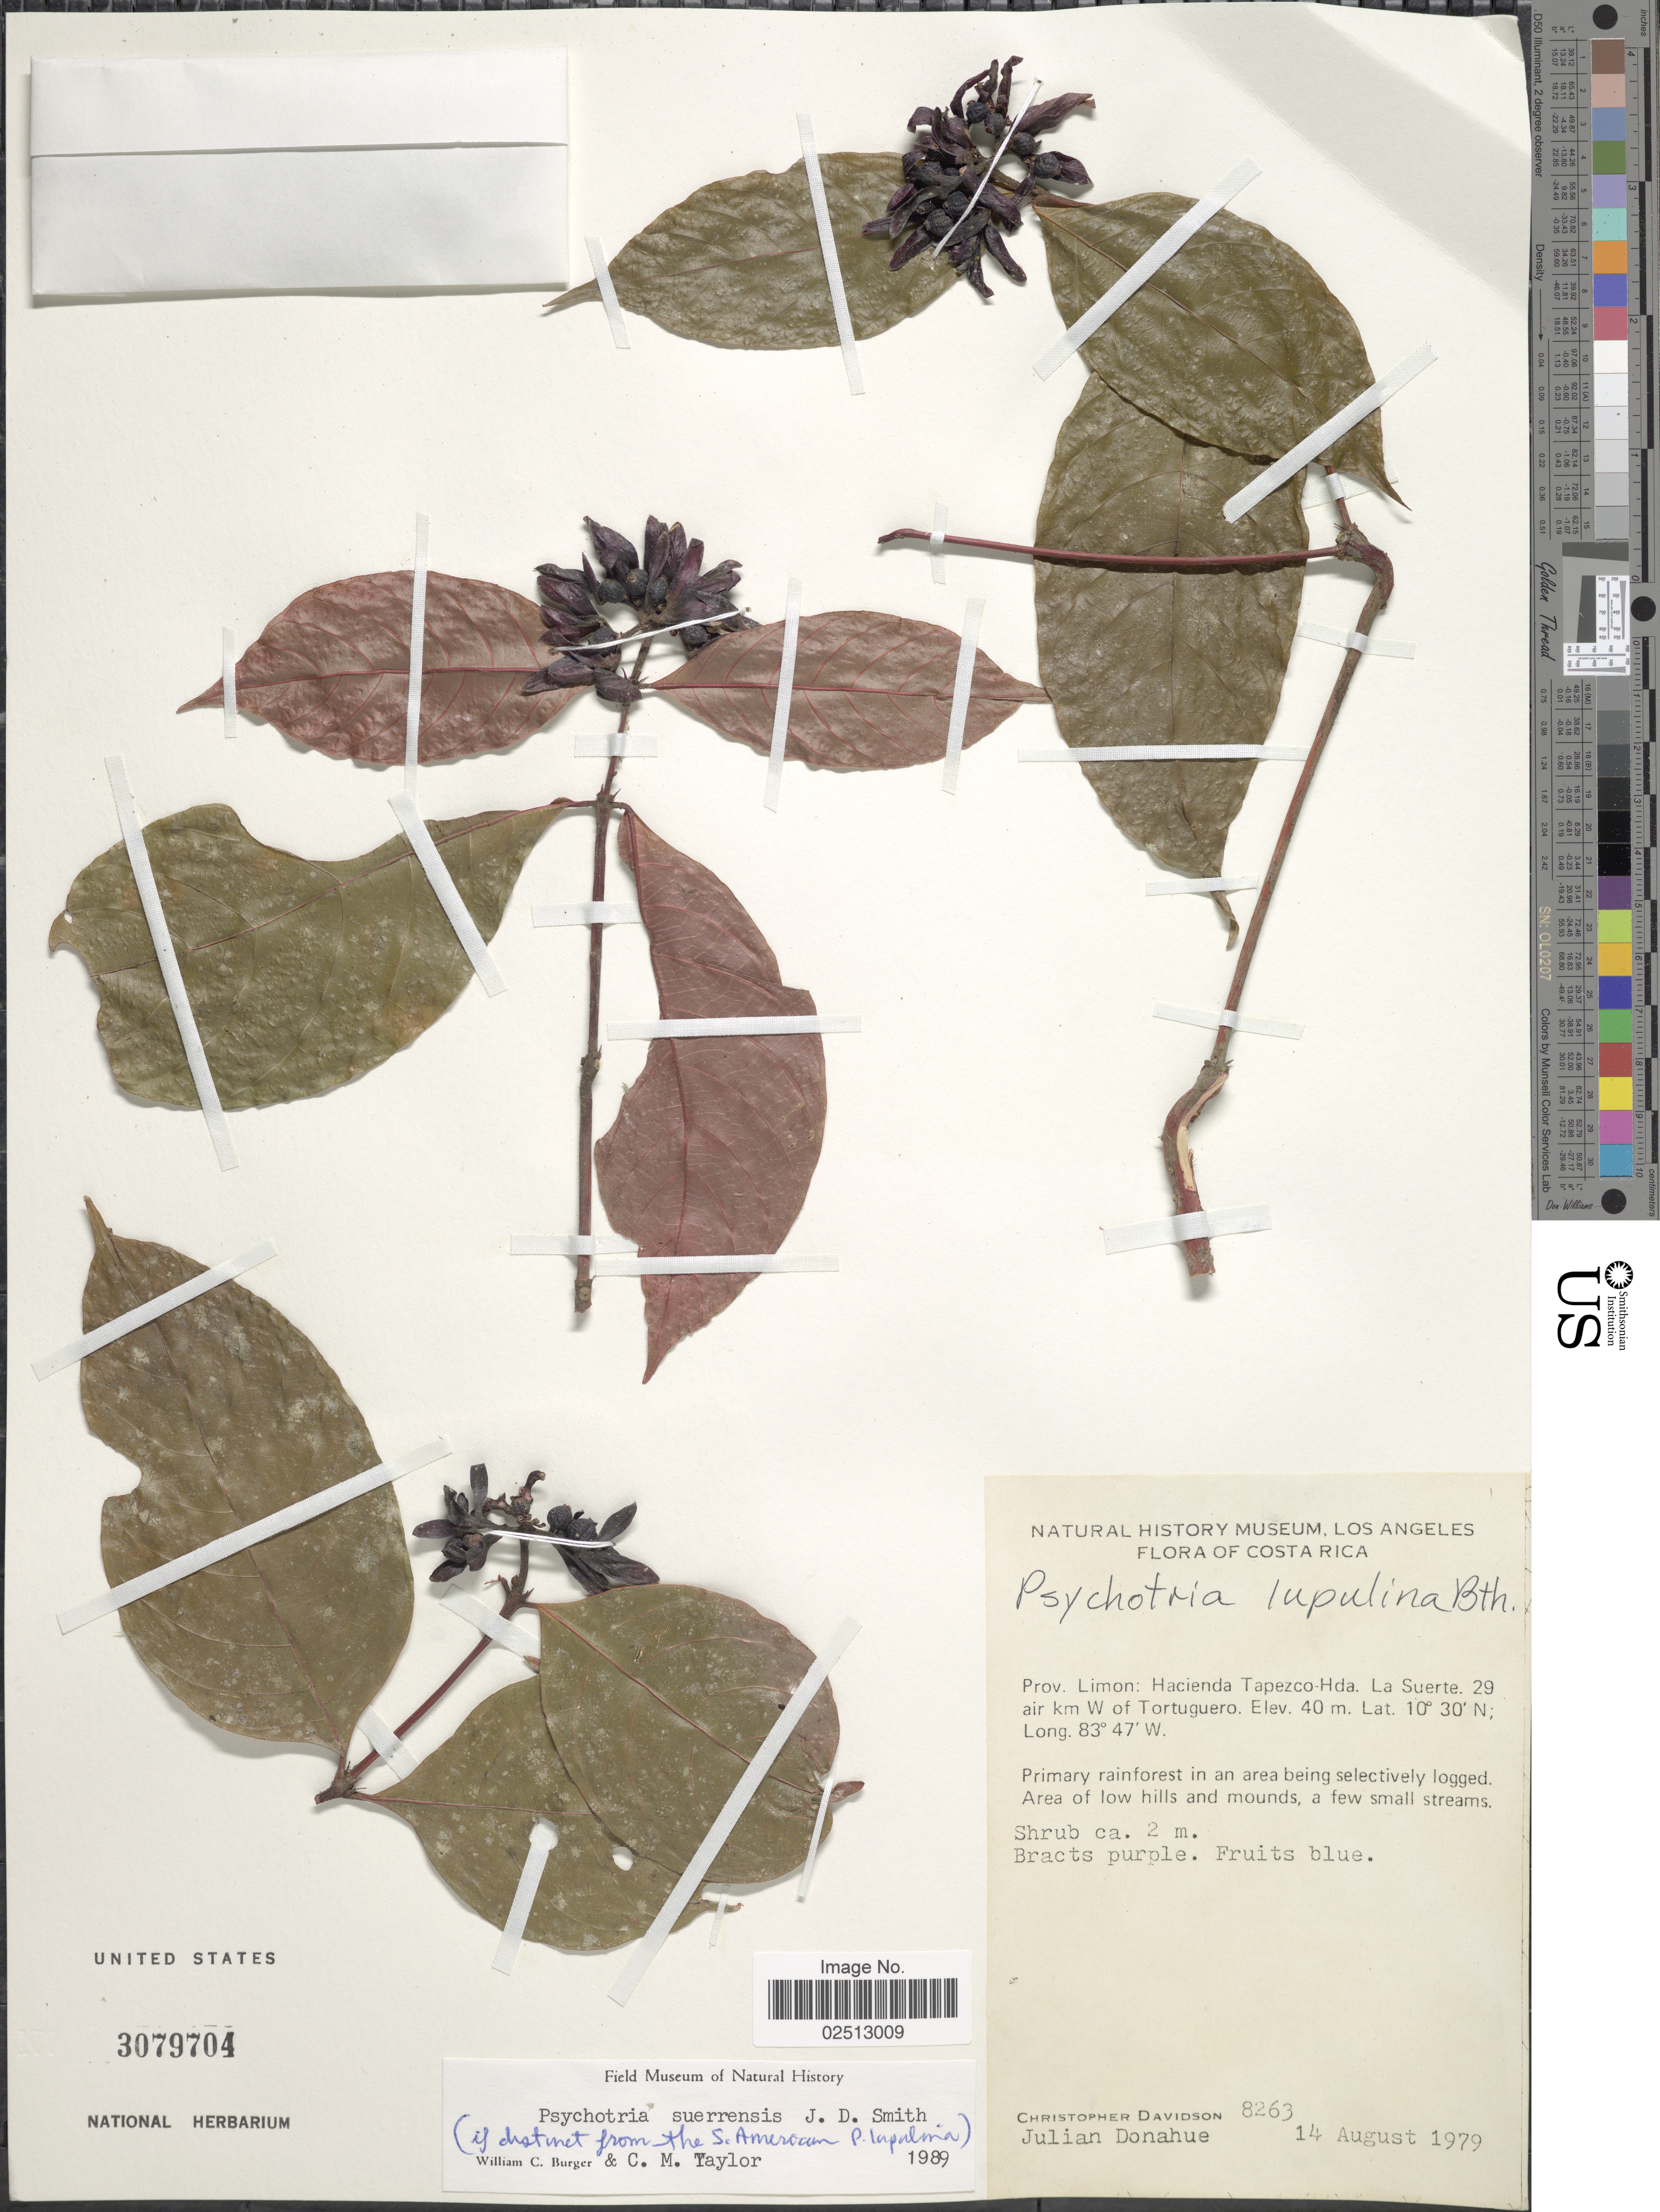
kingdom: Plantae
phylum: Tracheophyta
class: Magnoliopsida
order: Gentianales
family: Rubiaceae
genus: Psychotria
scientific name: Psychotria suerrensis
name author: Donn. Sm.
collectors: C. Davidson & J. Donahue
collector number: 8263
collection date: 1979-08-14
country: Costa Rica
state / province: Limón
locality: Prov. Limon: Hacienda Tapezco.La Suerte. 29 air km W of Tortuguero.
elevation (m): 40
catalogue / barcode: US 3079704